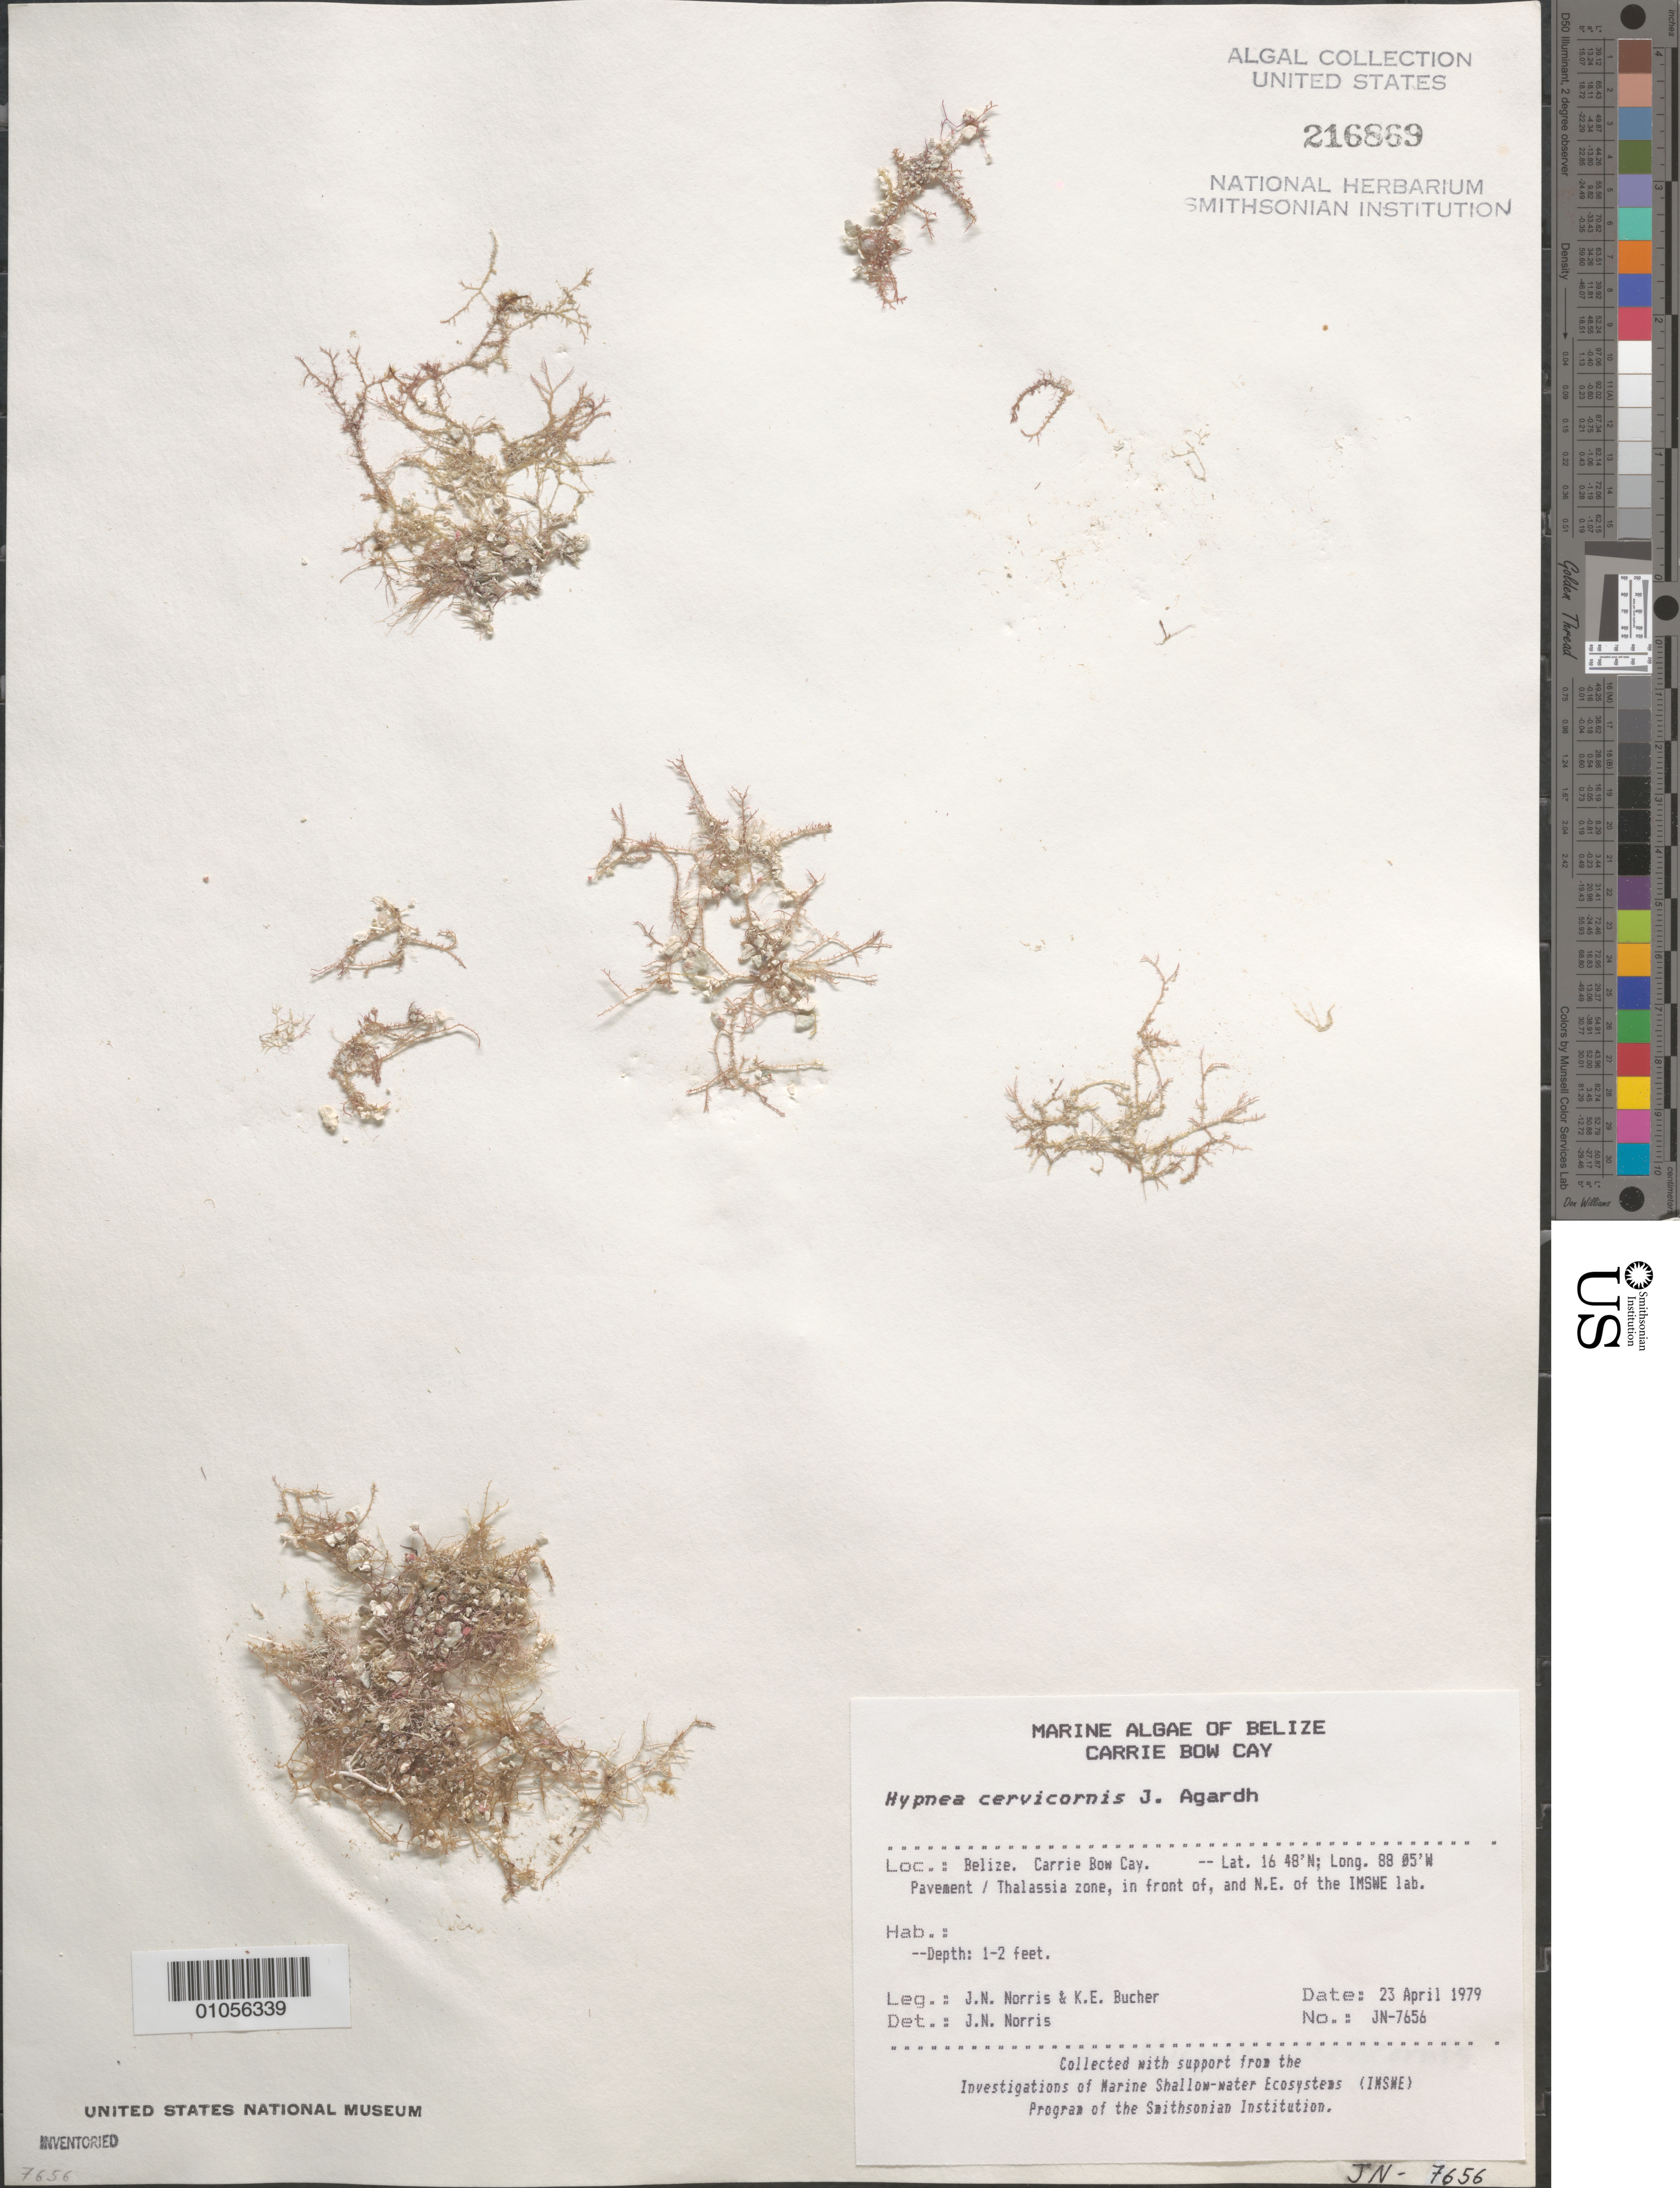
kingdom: Plantae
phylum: Rhodophyta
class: Florideophyceae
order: Gigartinales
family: Cystocloniaceae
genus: Hypnea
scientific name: Hypnea cervicornis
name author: J. Agardh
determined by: Norris, James N.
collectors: J. N. Norris & K. E. Bucher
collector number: JN-7656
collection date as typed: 23 Apr 1979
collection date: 1979-04-23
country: Belize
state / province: Stann Creek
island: Carrie Bow Cay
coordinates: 16 48'N, 88 05'W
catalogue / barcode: US 216869